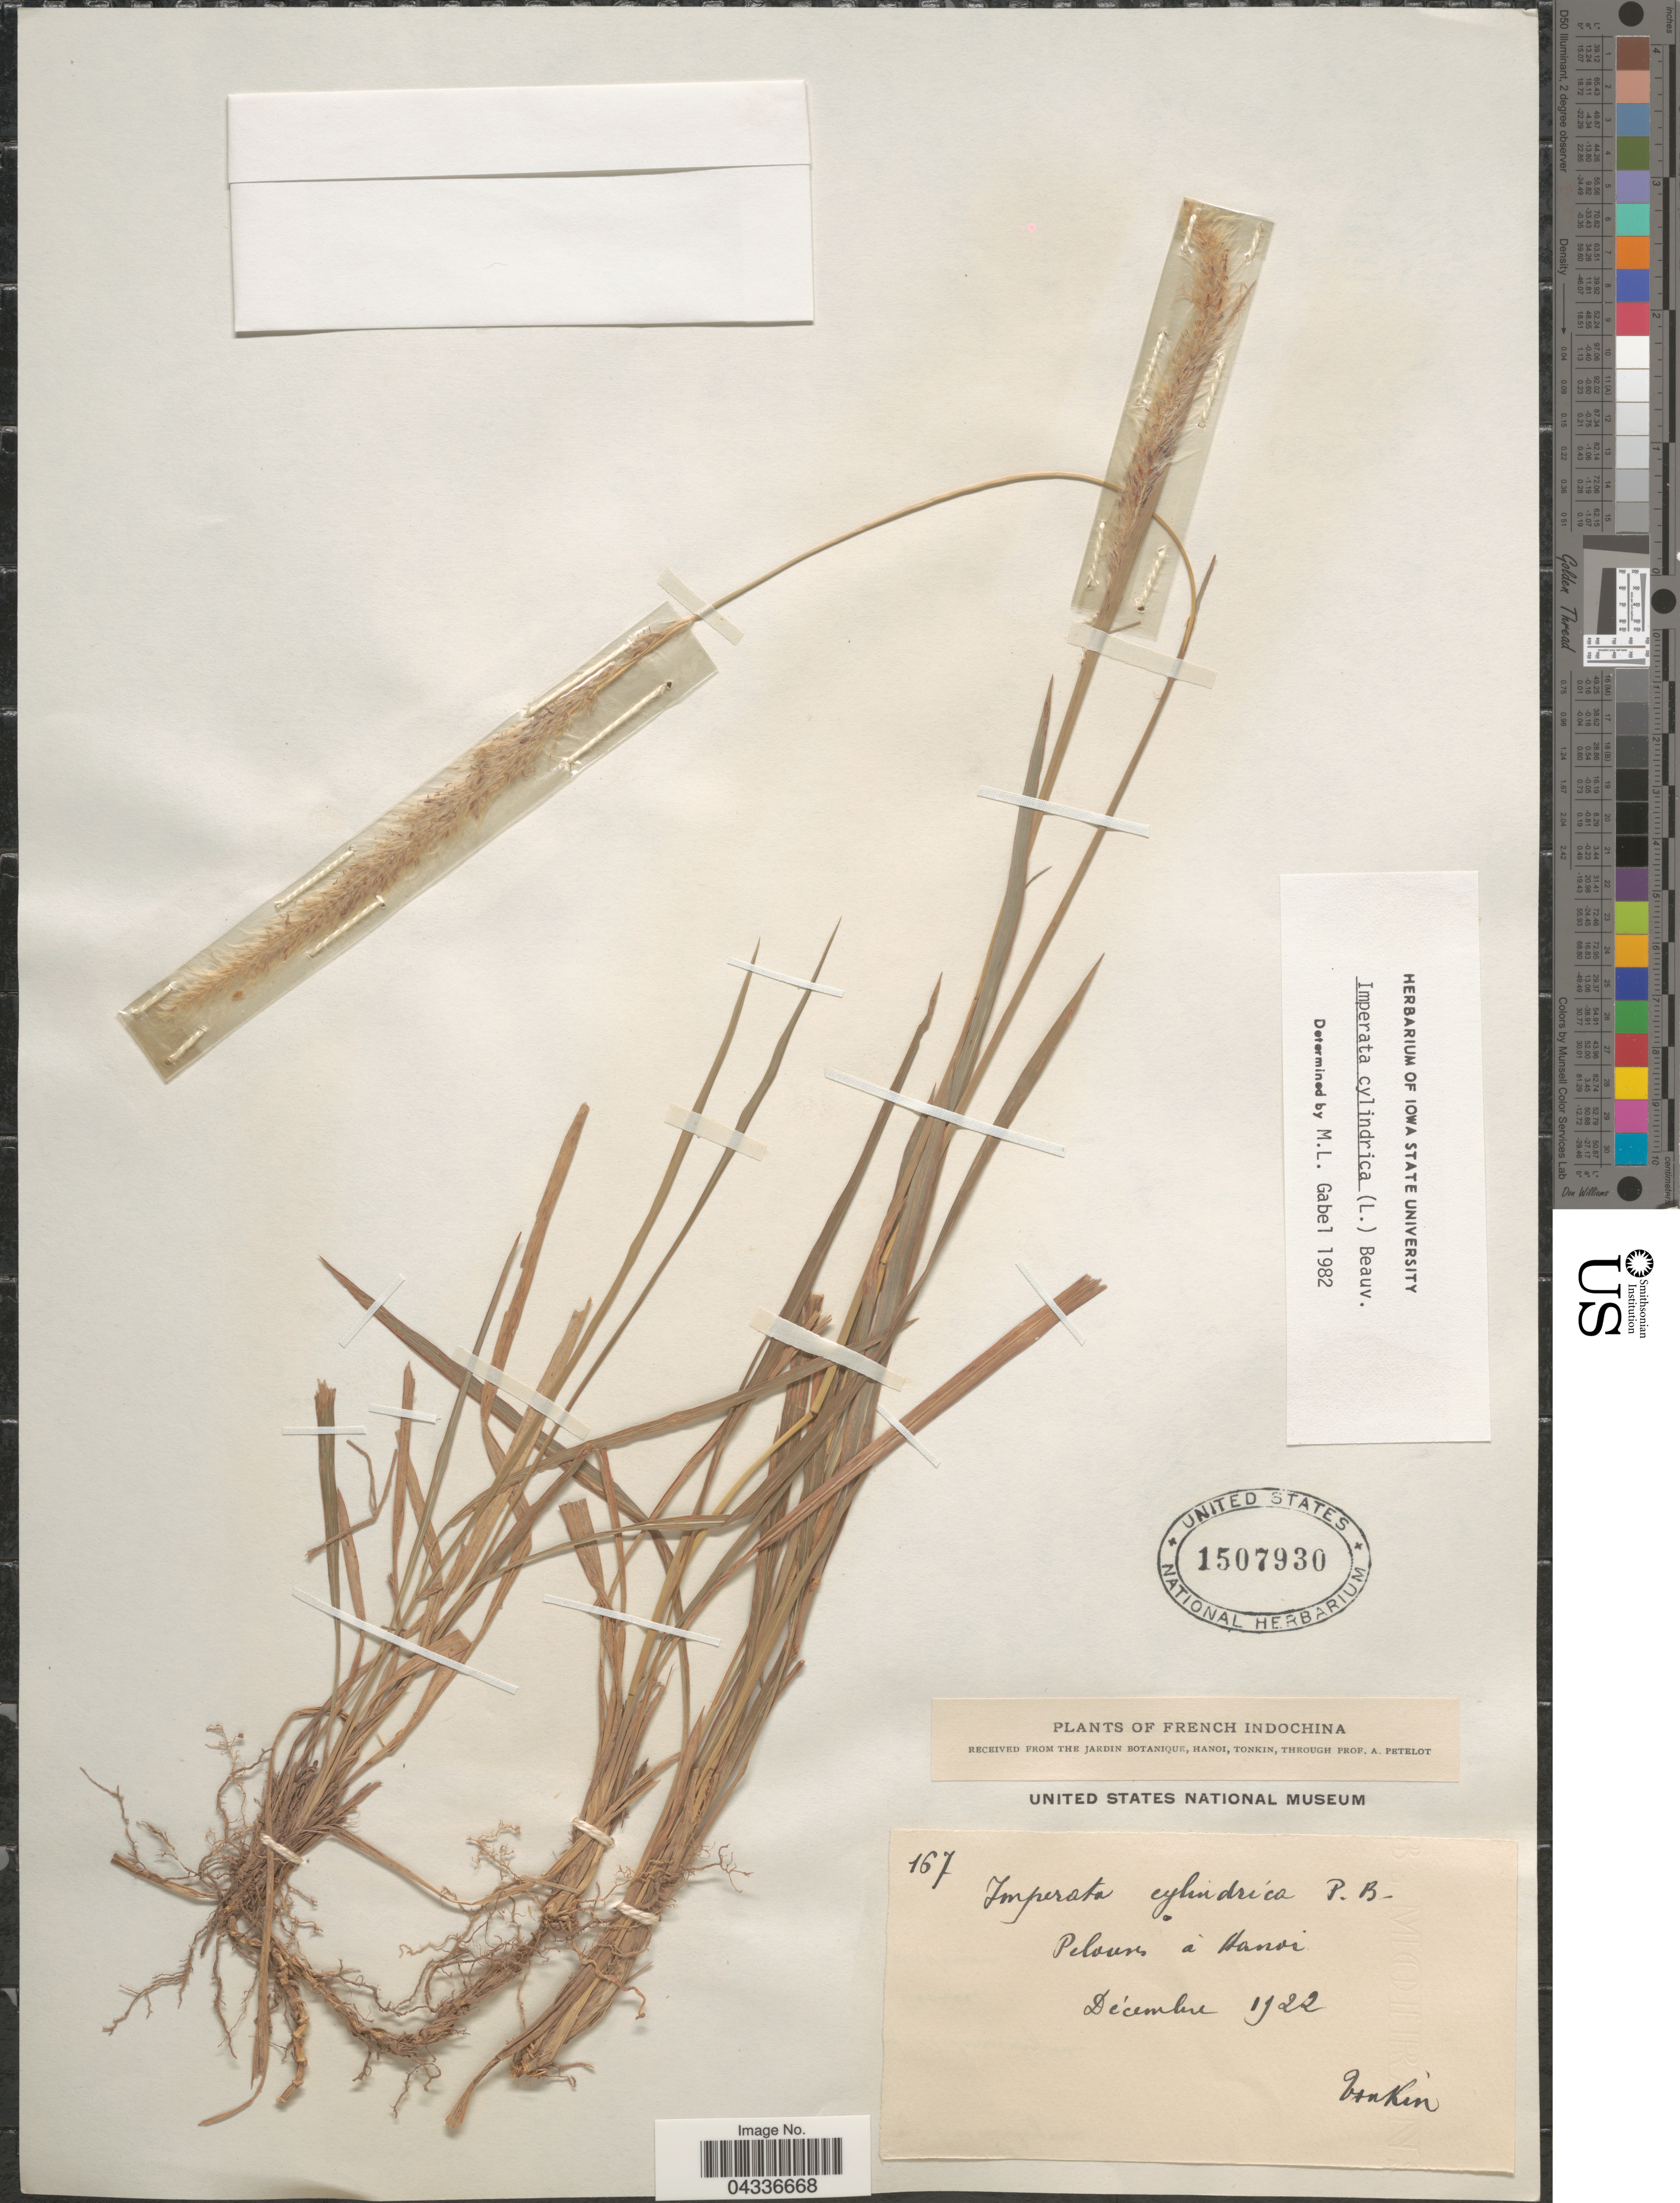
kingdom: Plantae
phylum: Tracheophyta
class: Liliopsida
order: Poales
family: Poaceae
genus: Imperata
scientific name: Imperata cylindrica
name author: (L.) P. Beauv.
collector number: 167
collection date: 1922-12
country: Vietnam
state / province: Ha Noi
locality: French Indochina. Pelouses à Hanoi. Tonkin.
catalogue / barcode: US 1507930